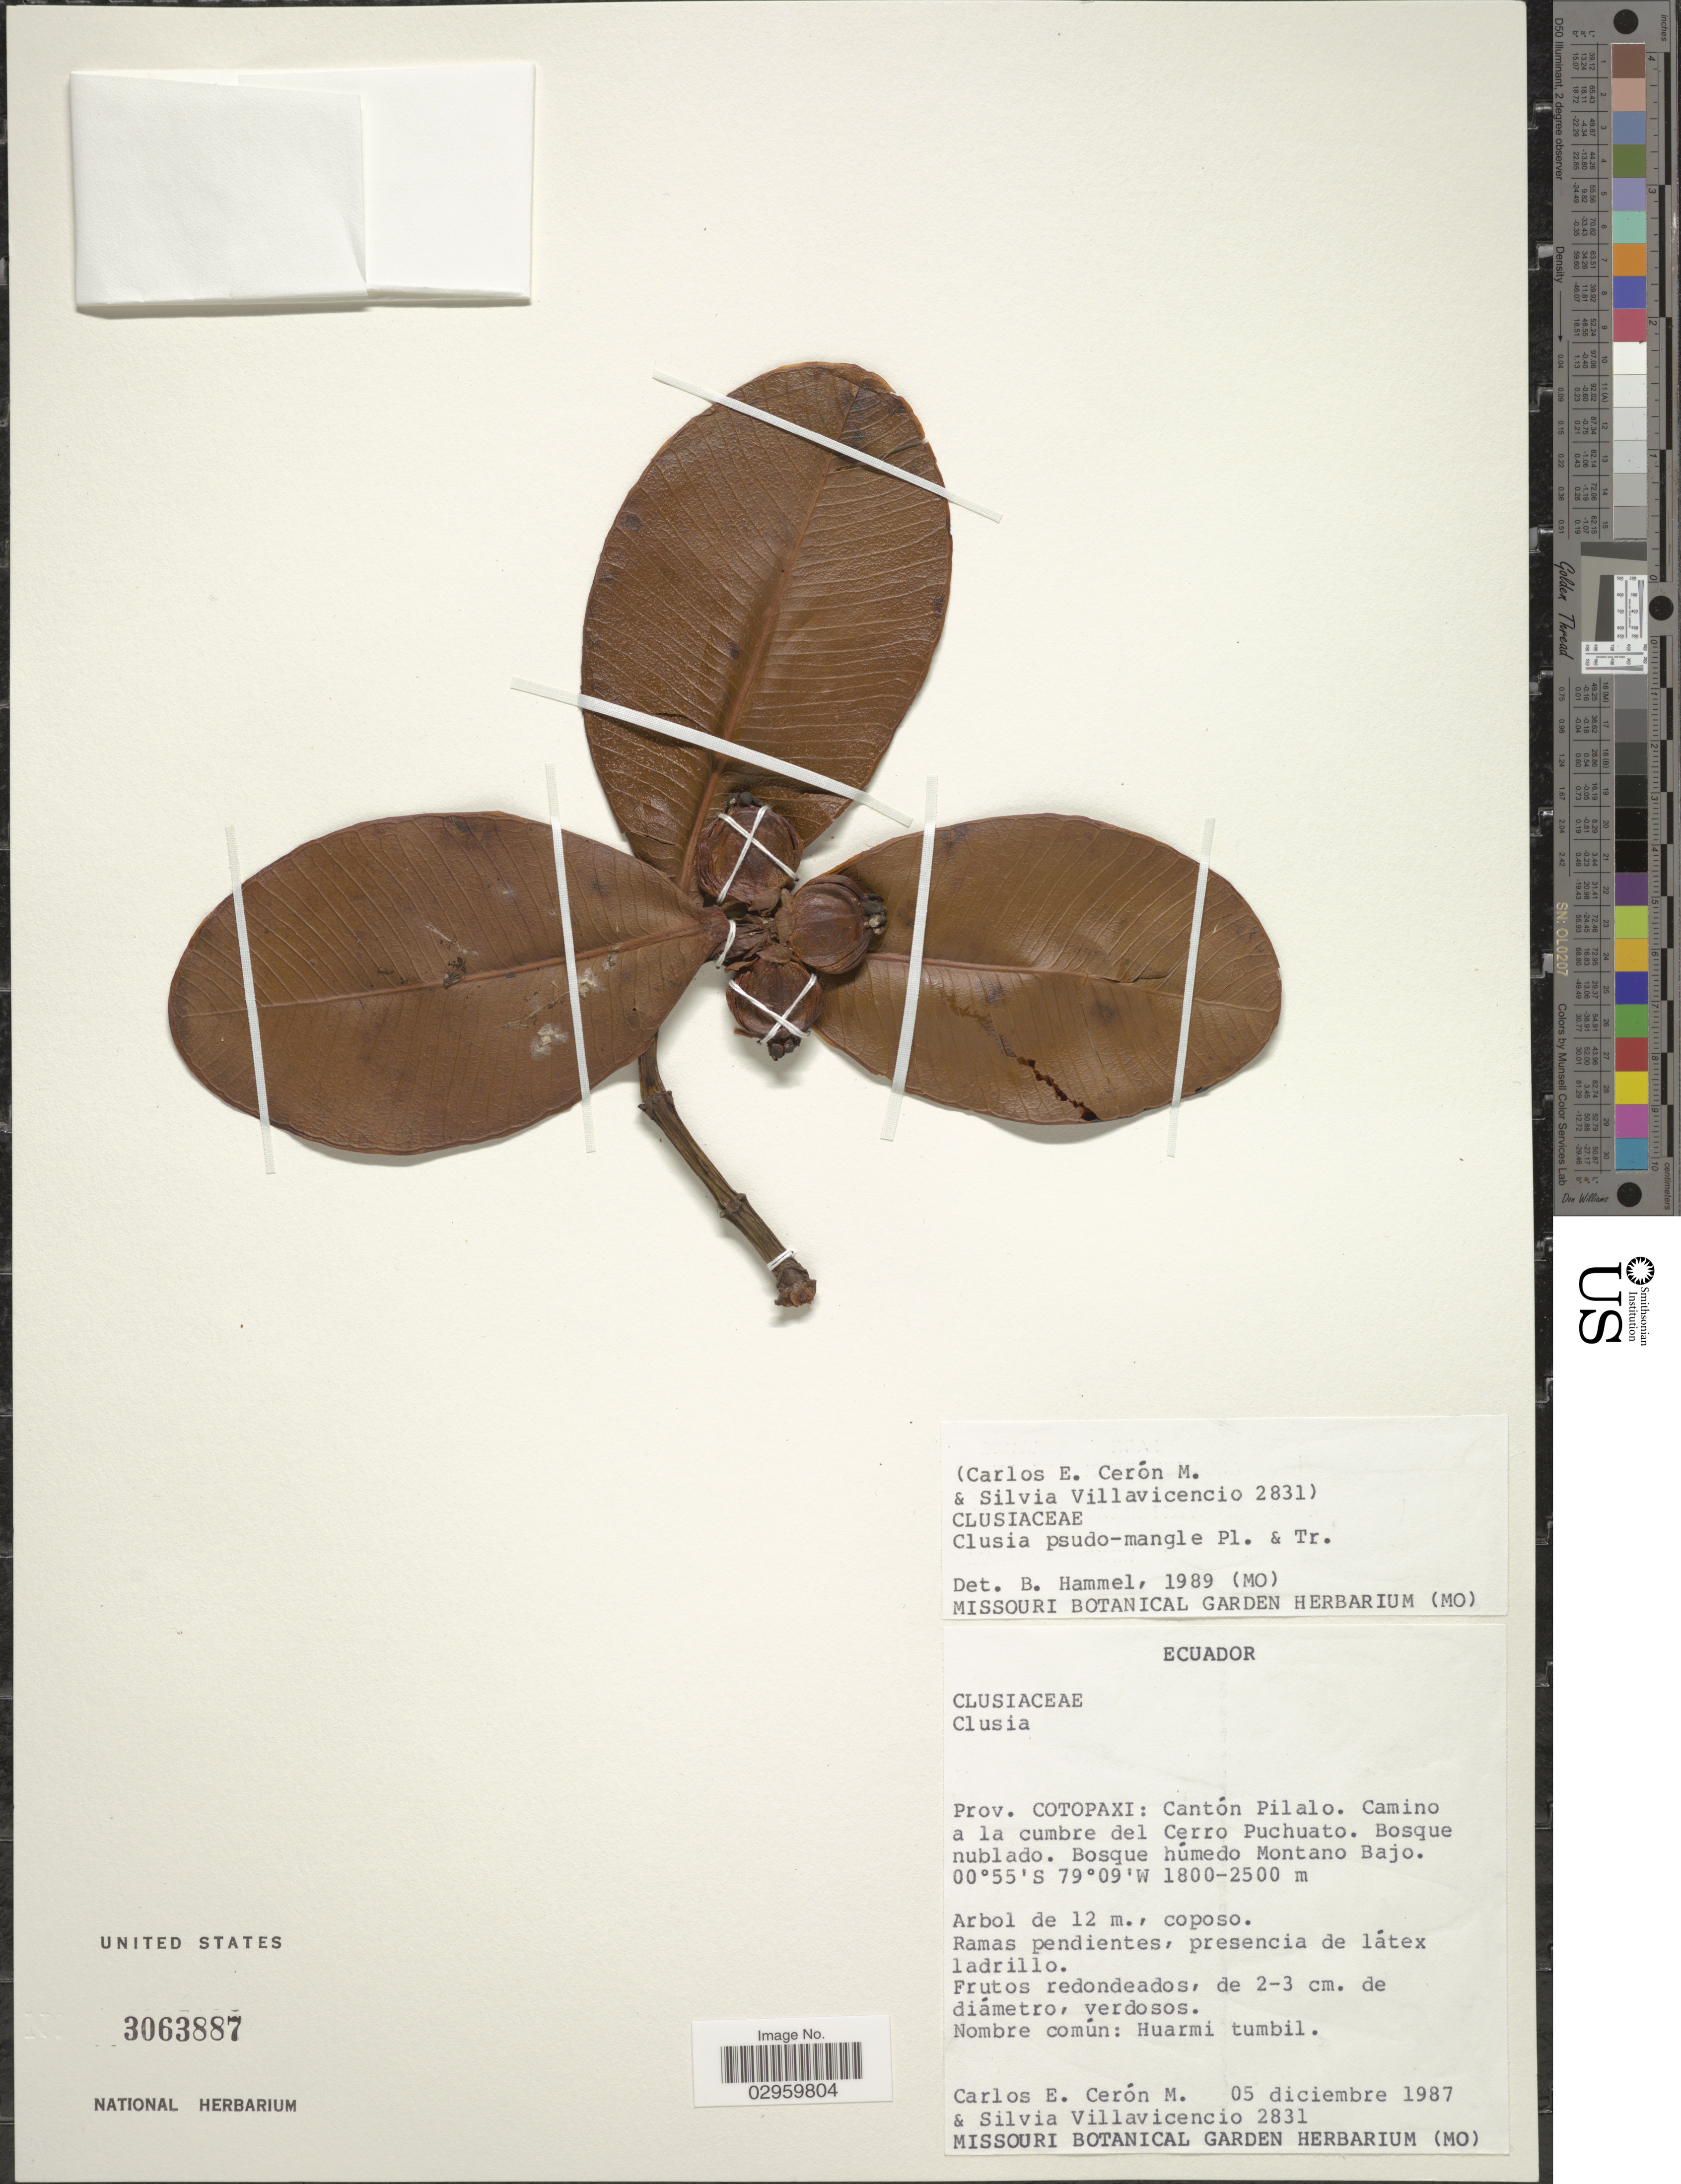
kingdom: Plantae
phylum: Tracheophyta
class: Magnoliopsida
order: Malpighiales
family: Clusiaceae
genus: Clusia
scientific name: Clusia pseudomangle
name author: Planch. & Triana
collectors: C. E. Cerón M. & S. Villavicencio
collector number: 2831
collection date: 1987-12-05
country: Ecuador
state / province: Cotopaxi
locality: Cantón Pilalo. Camino a la cumbre del Cerro Puchuato.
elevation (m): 1800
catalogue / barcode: US 3063887